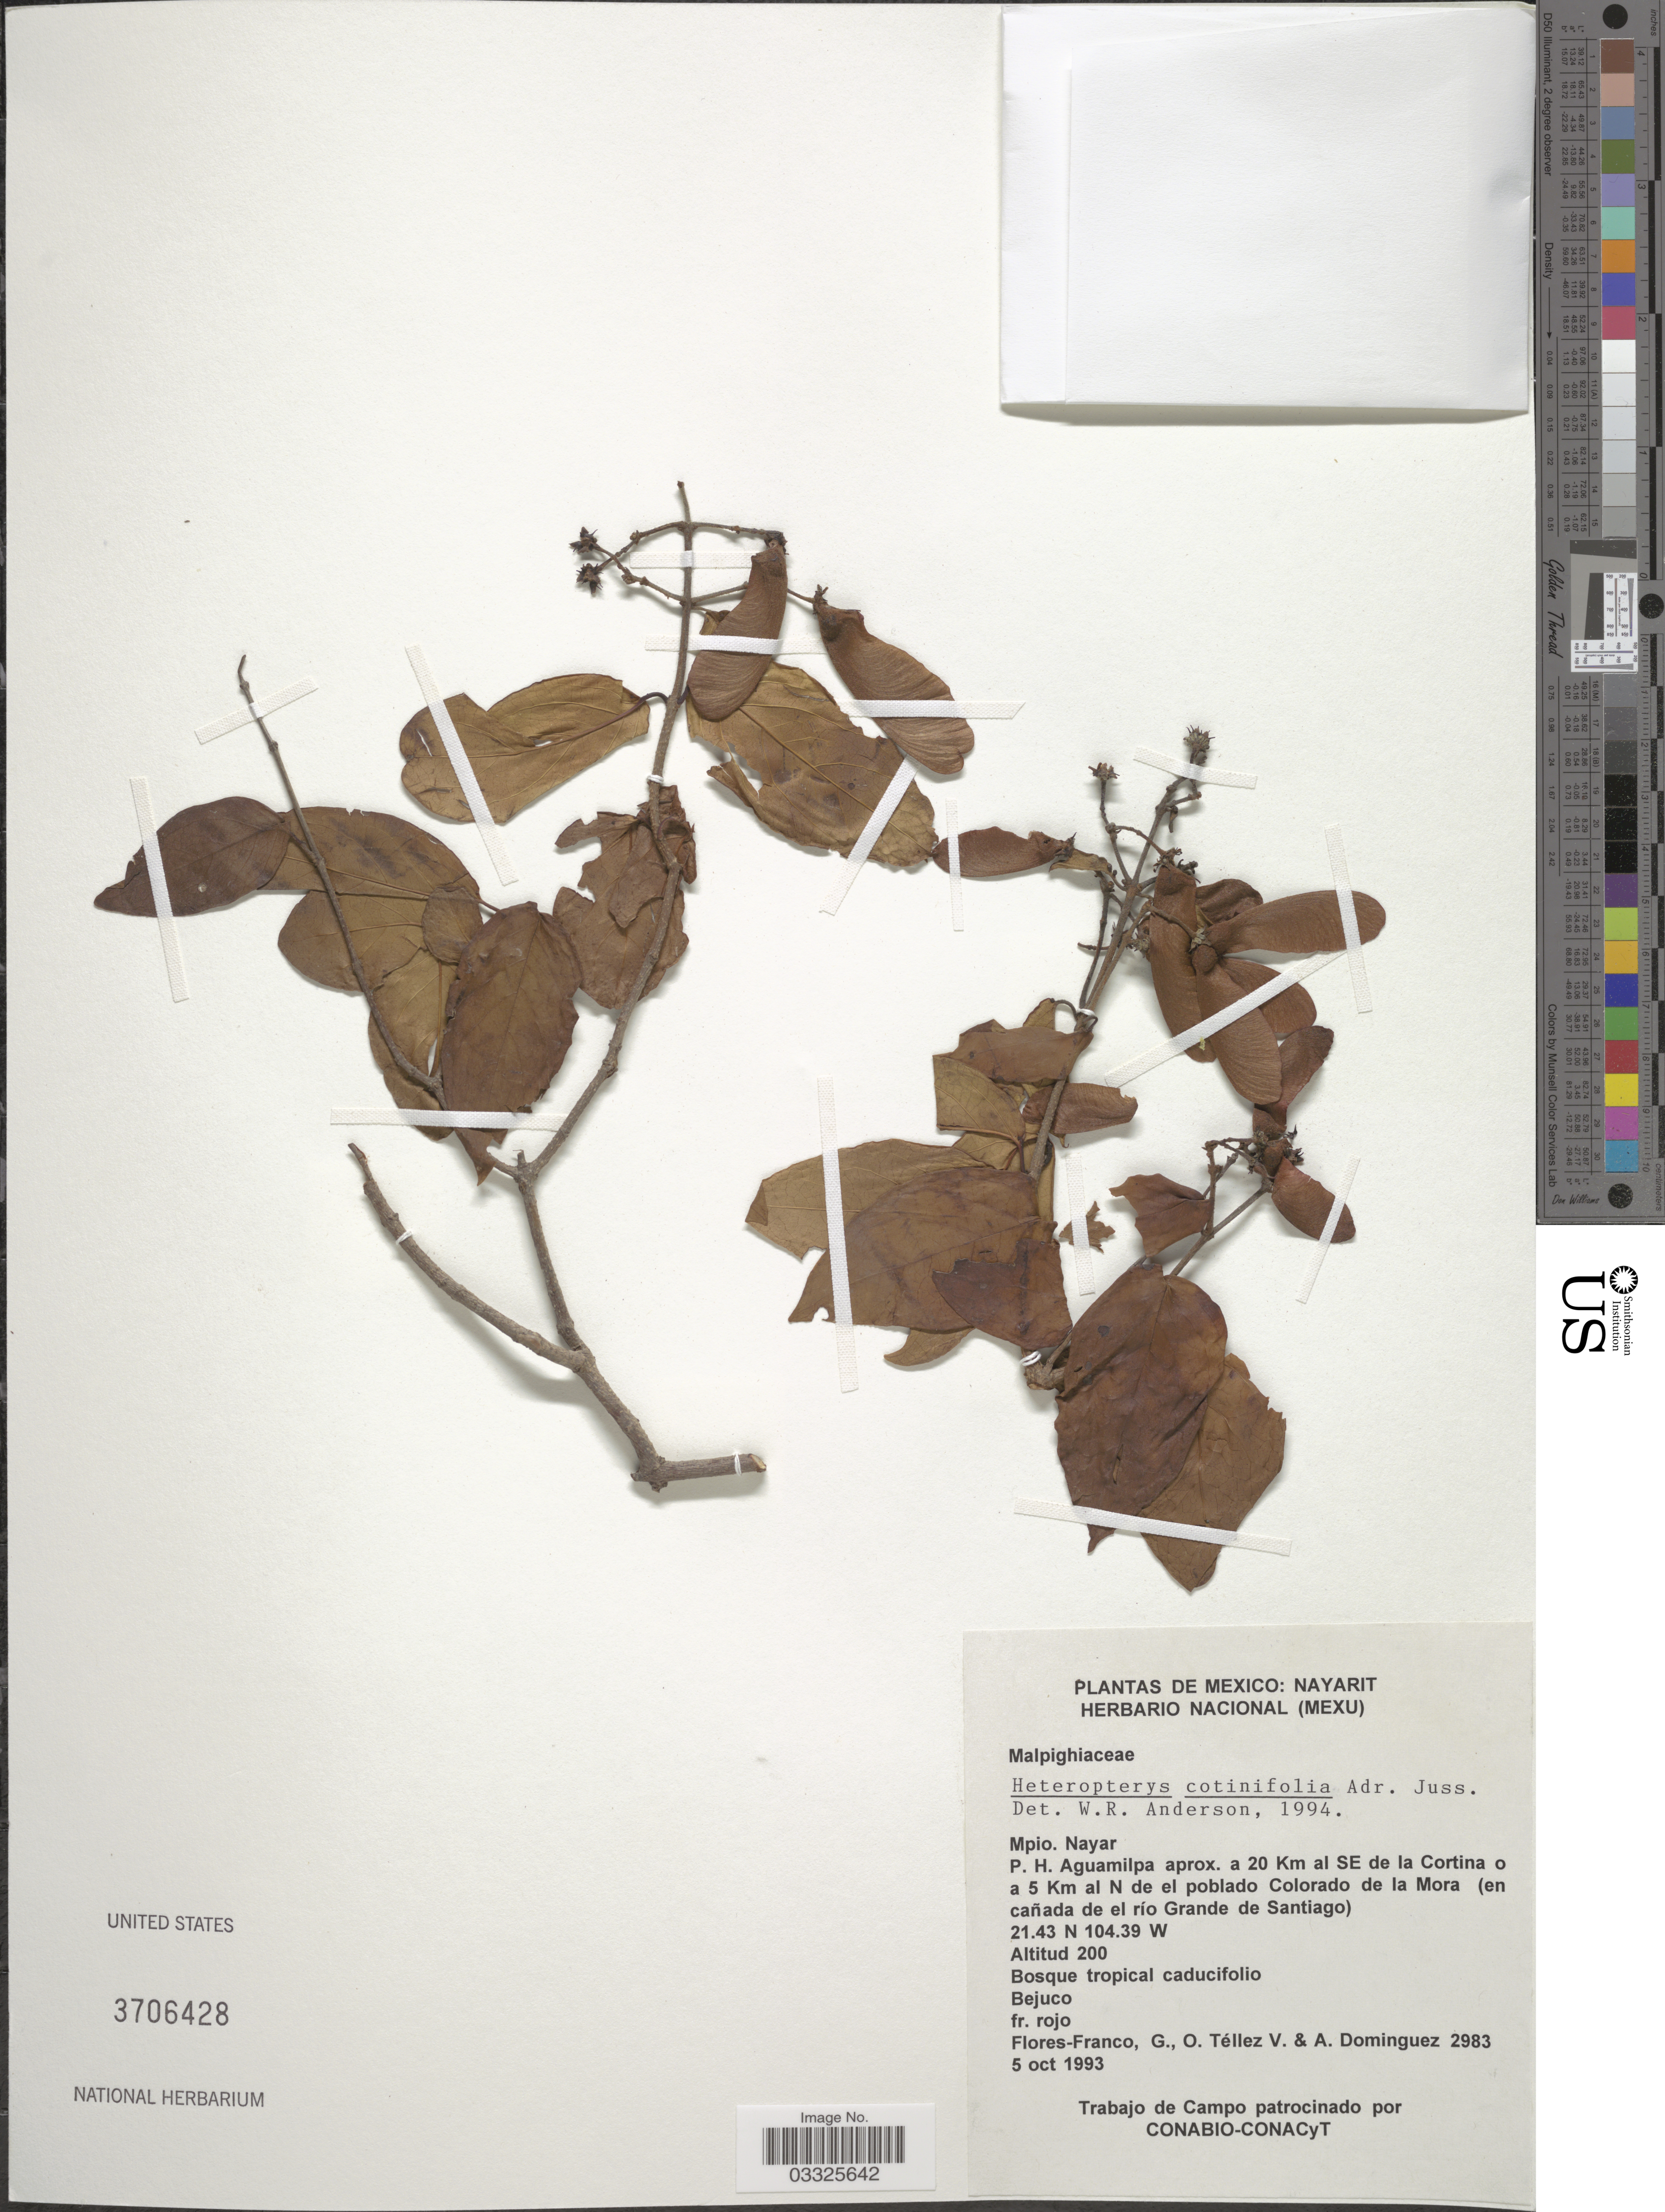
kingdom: Plantae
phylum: Tracheophyta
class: Magnoliopsida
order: Malpighiales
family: Malpighiaceae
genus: Heteropterys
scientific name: Heteropterys cotinifolia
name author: A. Juss.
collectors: G. Flores F., O. Téllez V. & A. Dominguez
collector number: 2983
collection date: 1993-10-05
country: Mexico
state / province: Nayarit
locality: Mpio. Nayar. P. H. Aguamilpa aprox. a 20 Km al SE de la Cortina o a 5 Km al N de el poblado Colorado de la Mora (en cañada de el río Grande de Santiago).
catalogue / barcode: US 3706428